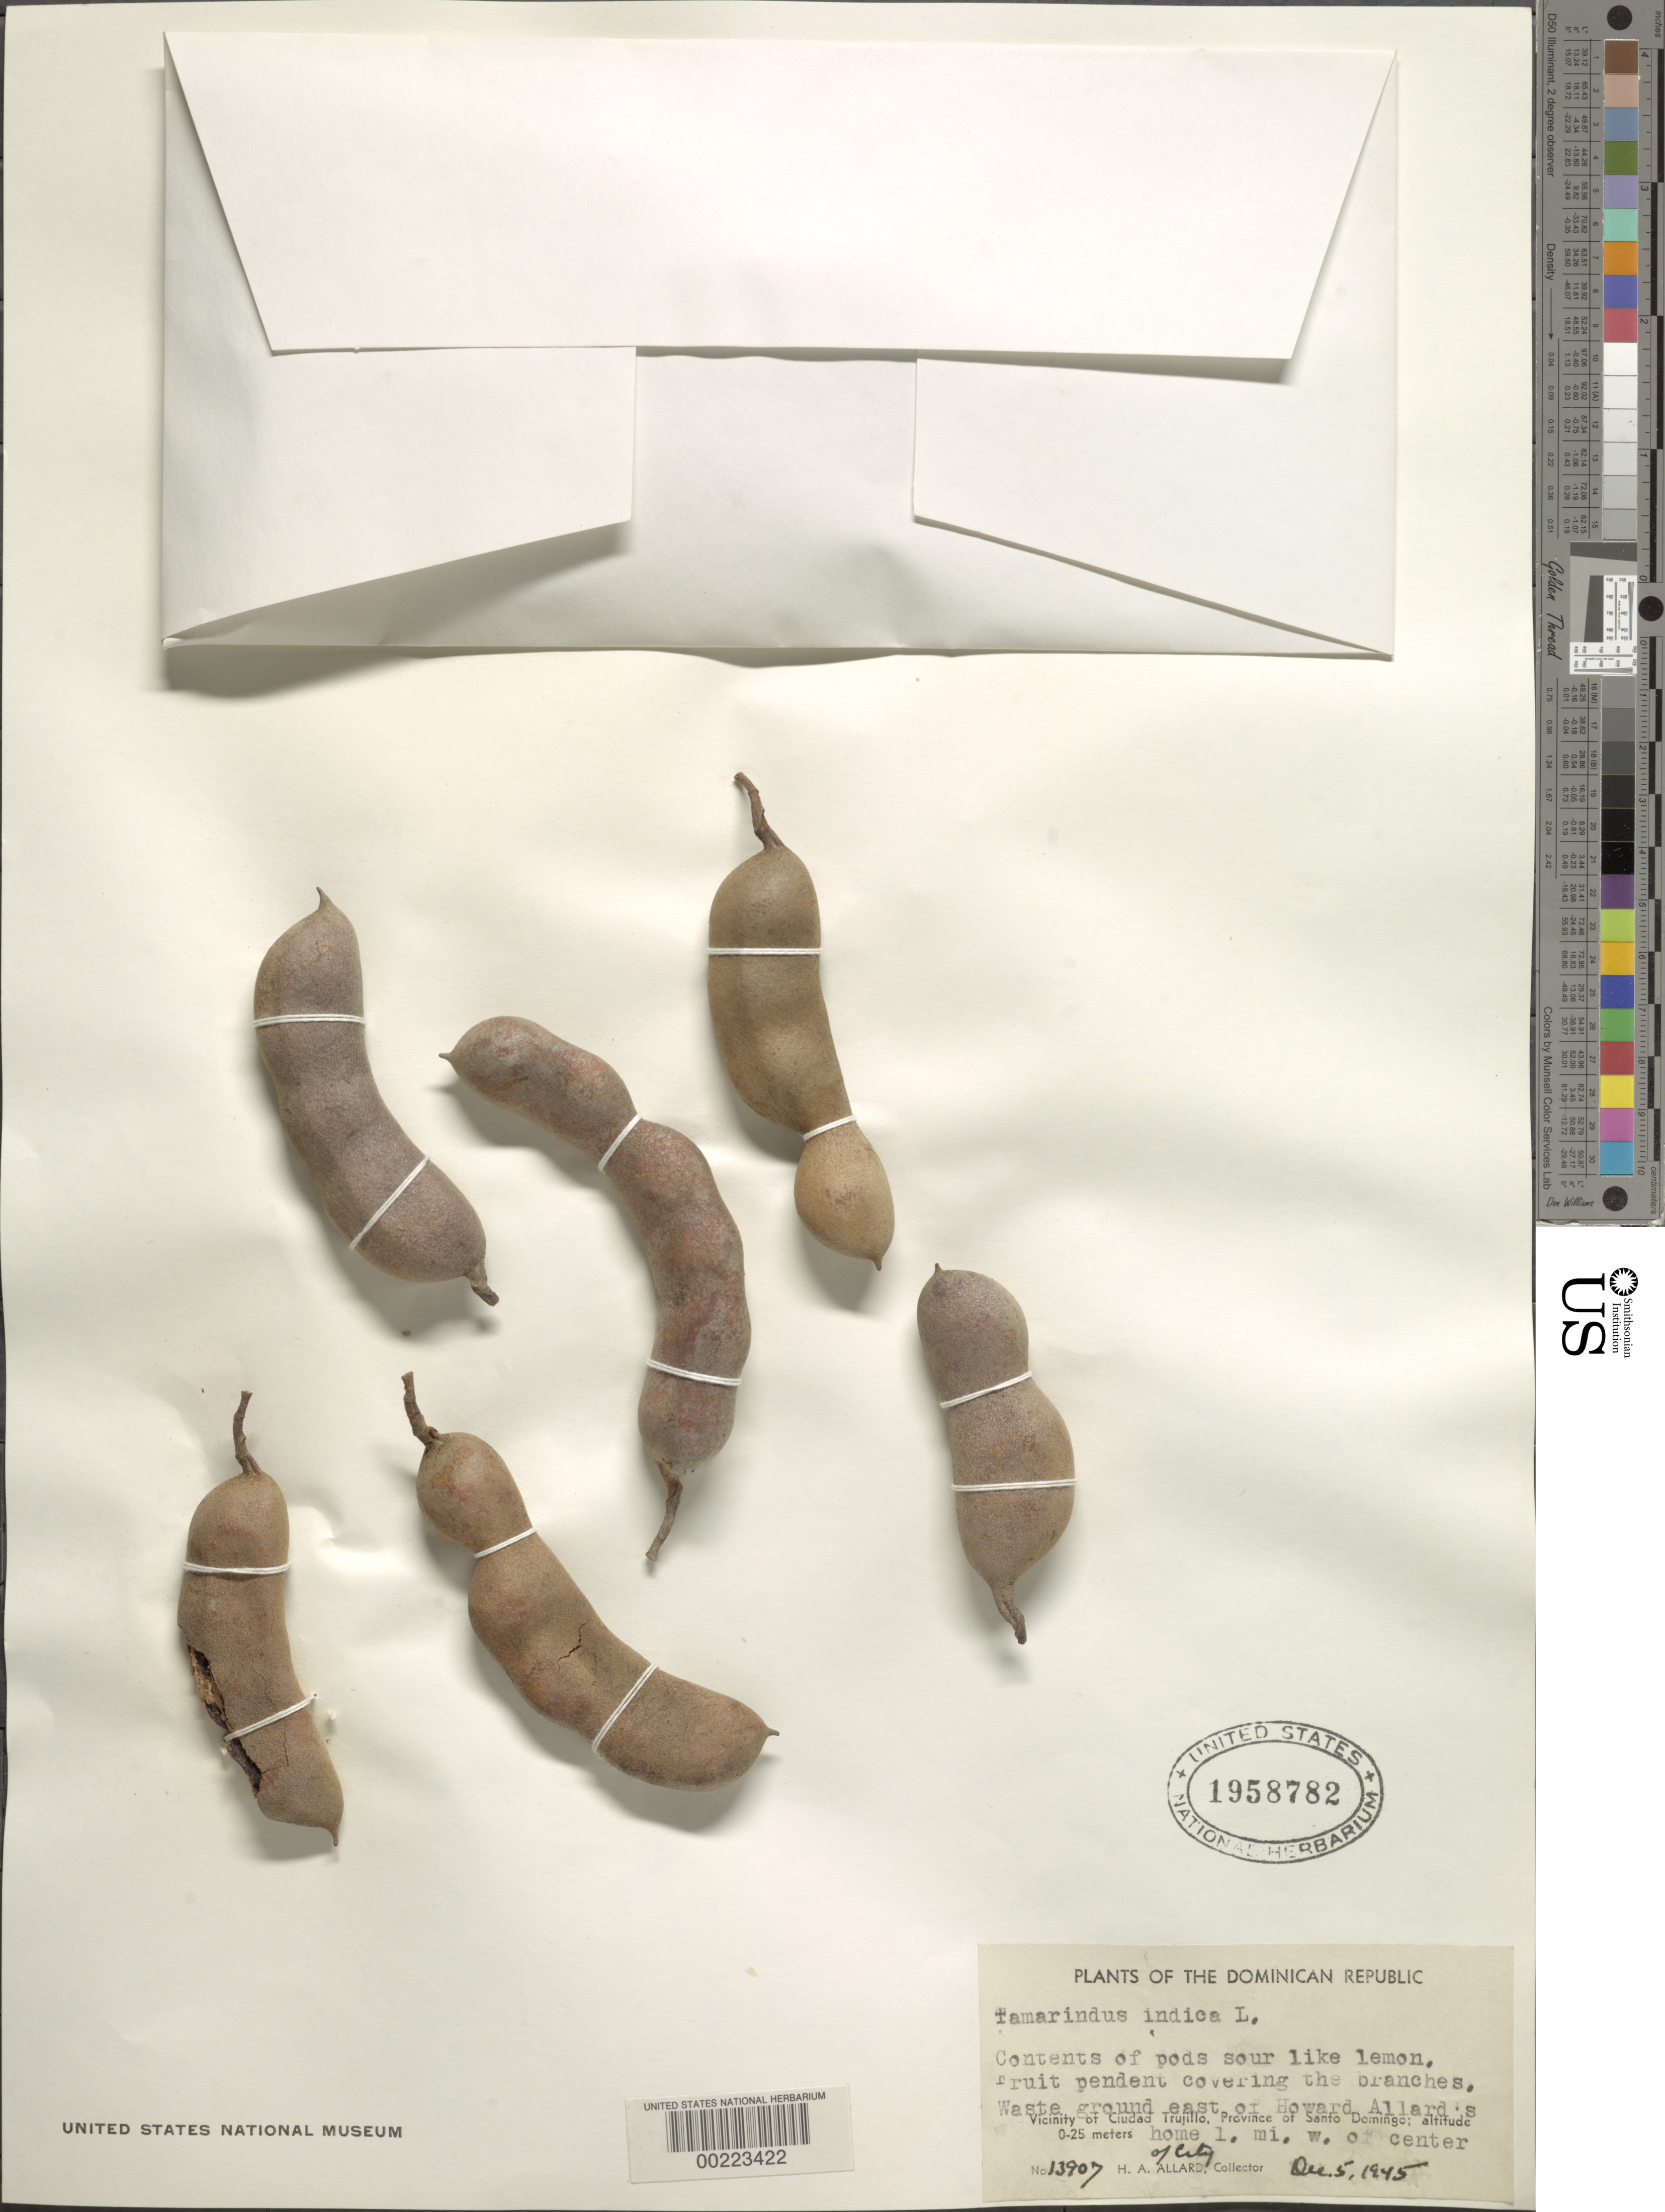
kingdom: Plantae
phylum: Tracheophyta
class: Magnoliopsida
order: Fabales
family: Fabaceae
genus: Tamarindus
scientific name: Tamarindus indica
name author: L.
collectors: H. A. Allard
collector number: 13907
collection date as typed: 05 Dec 1945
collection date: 1945-12-05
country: Dominican Republic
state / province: Distrito Nacional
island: Hispaniola Island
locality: Vicinity of ciudad trujillo, santo domingo prov, e of howard allard's home, 1 mi w of center of city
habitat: Waste ground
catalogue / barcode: US 1958782